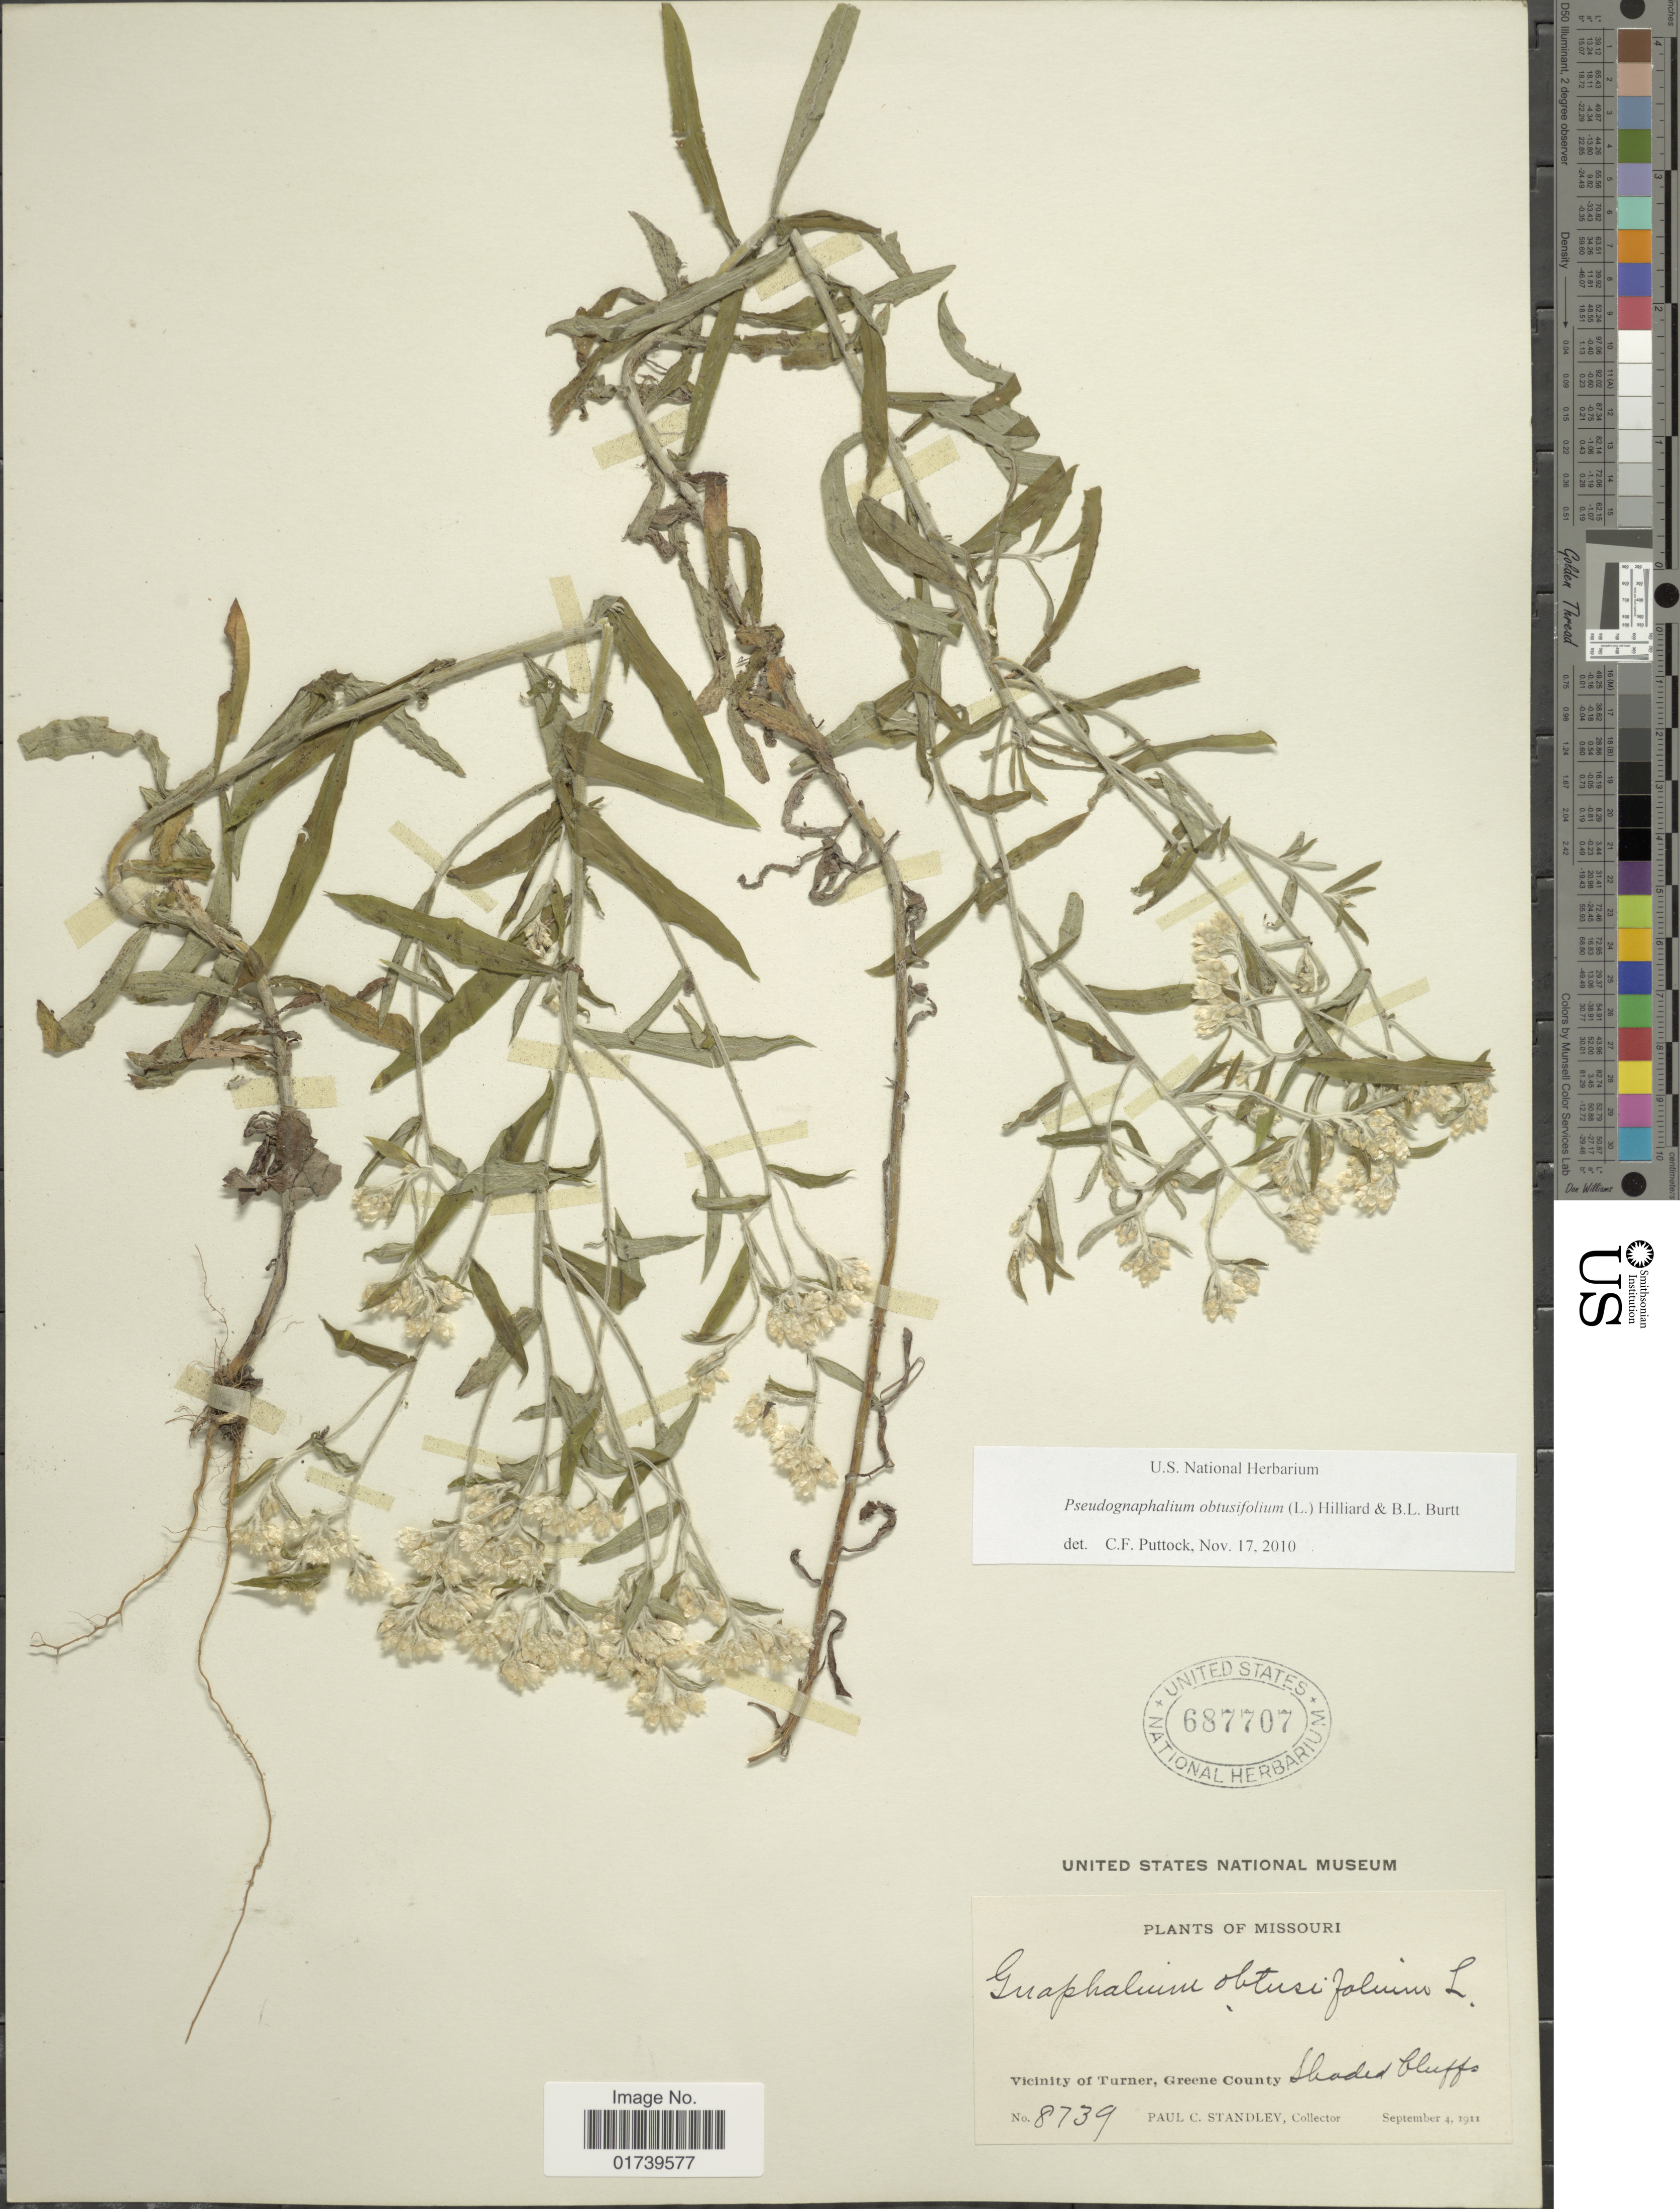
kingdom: Plantae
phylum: Tracheophyta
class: Magnoliopsida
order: Asterales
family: Asteraceae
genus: Pseudognaphalium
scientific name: Pseudognaphalium obtusifolium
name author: (L.) Hilliard & B.L. Burtt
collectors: P. C. Standley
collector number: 8739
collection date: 1911-09-04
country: United States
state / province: Missouri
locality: Vicinity of Turner, Greene County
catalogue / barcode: US 687707